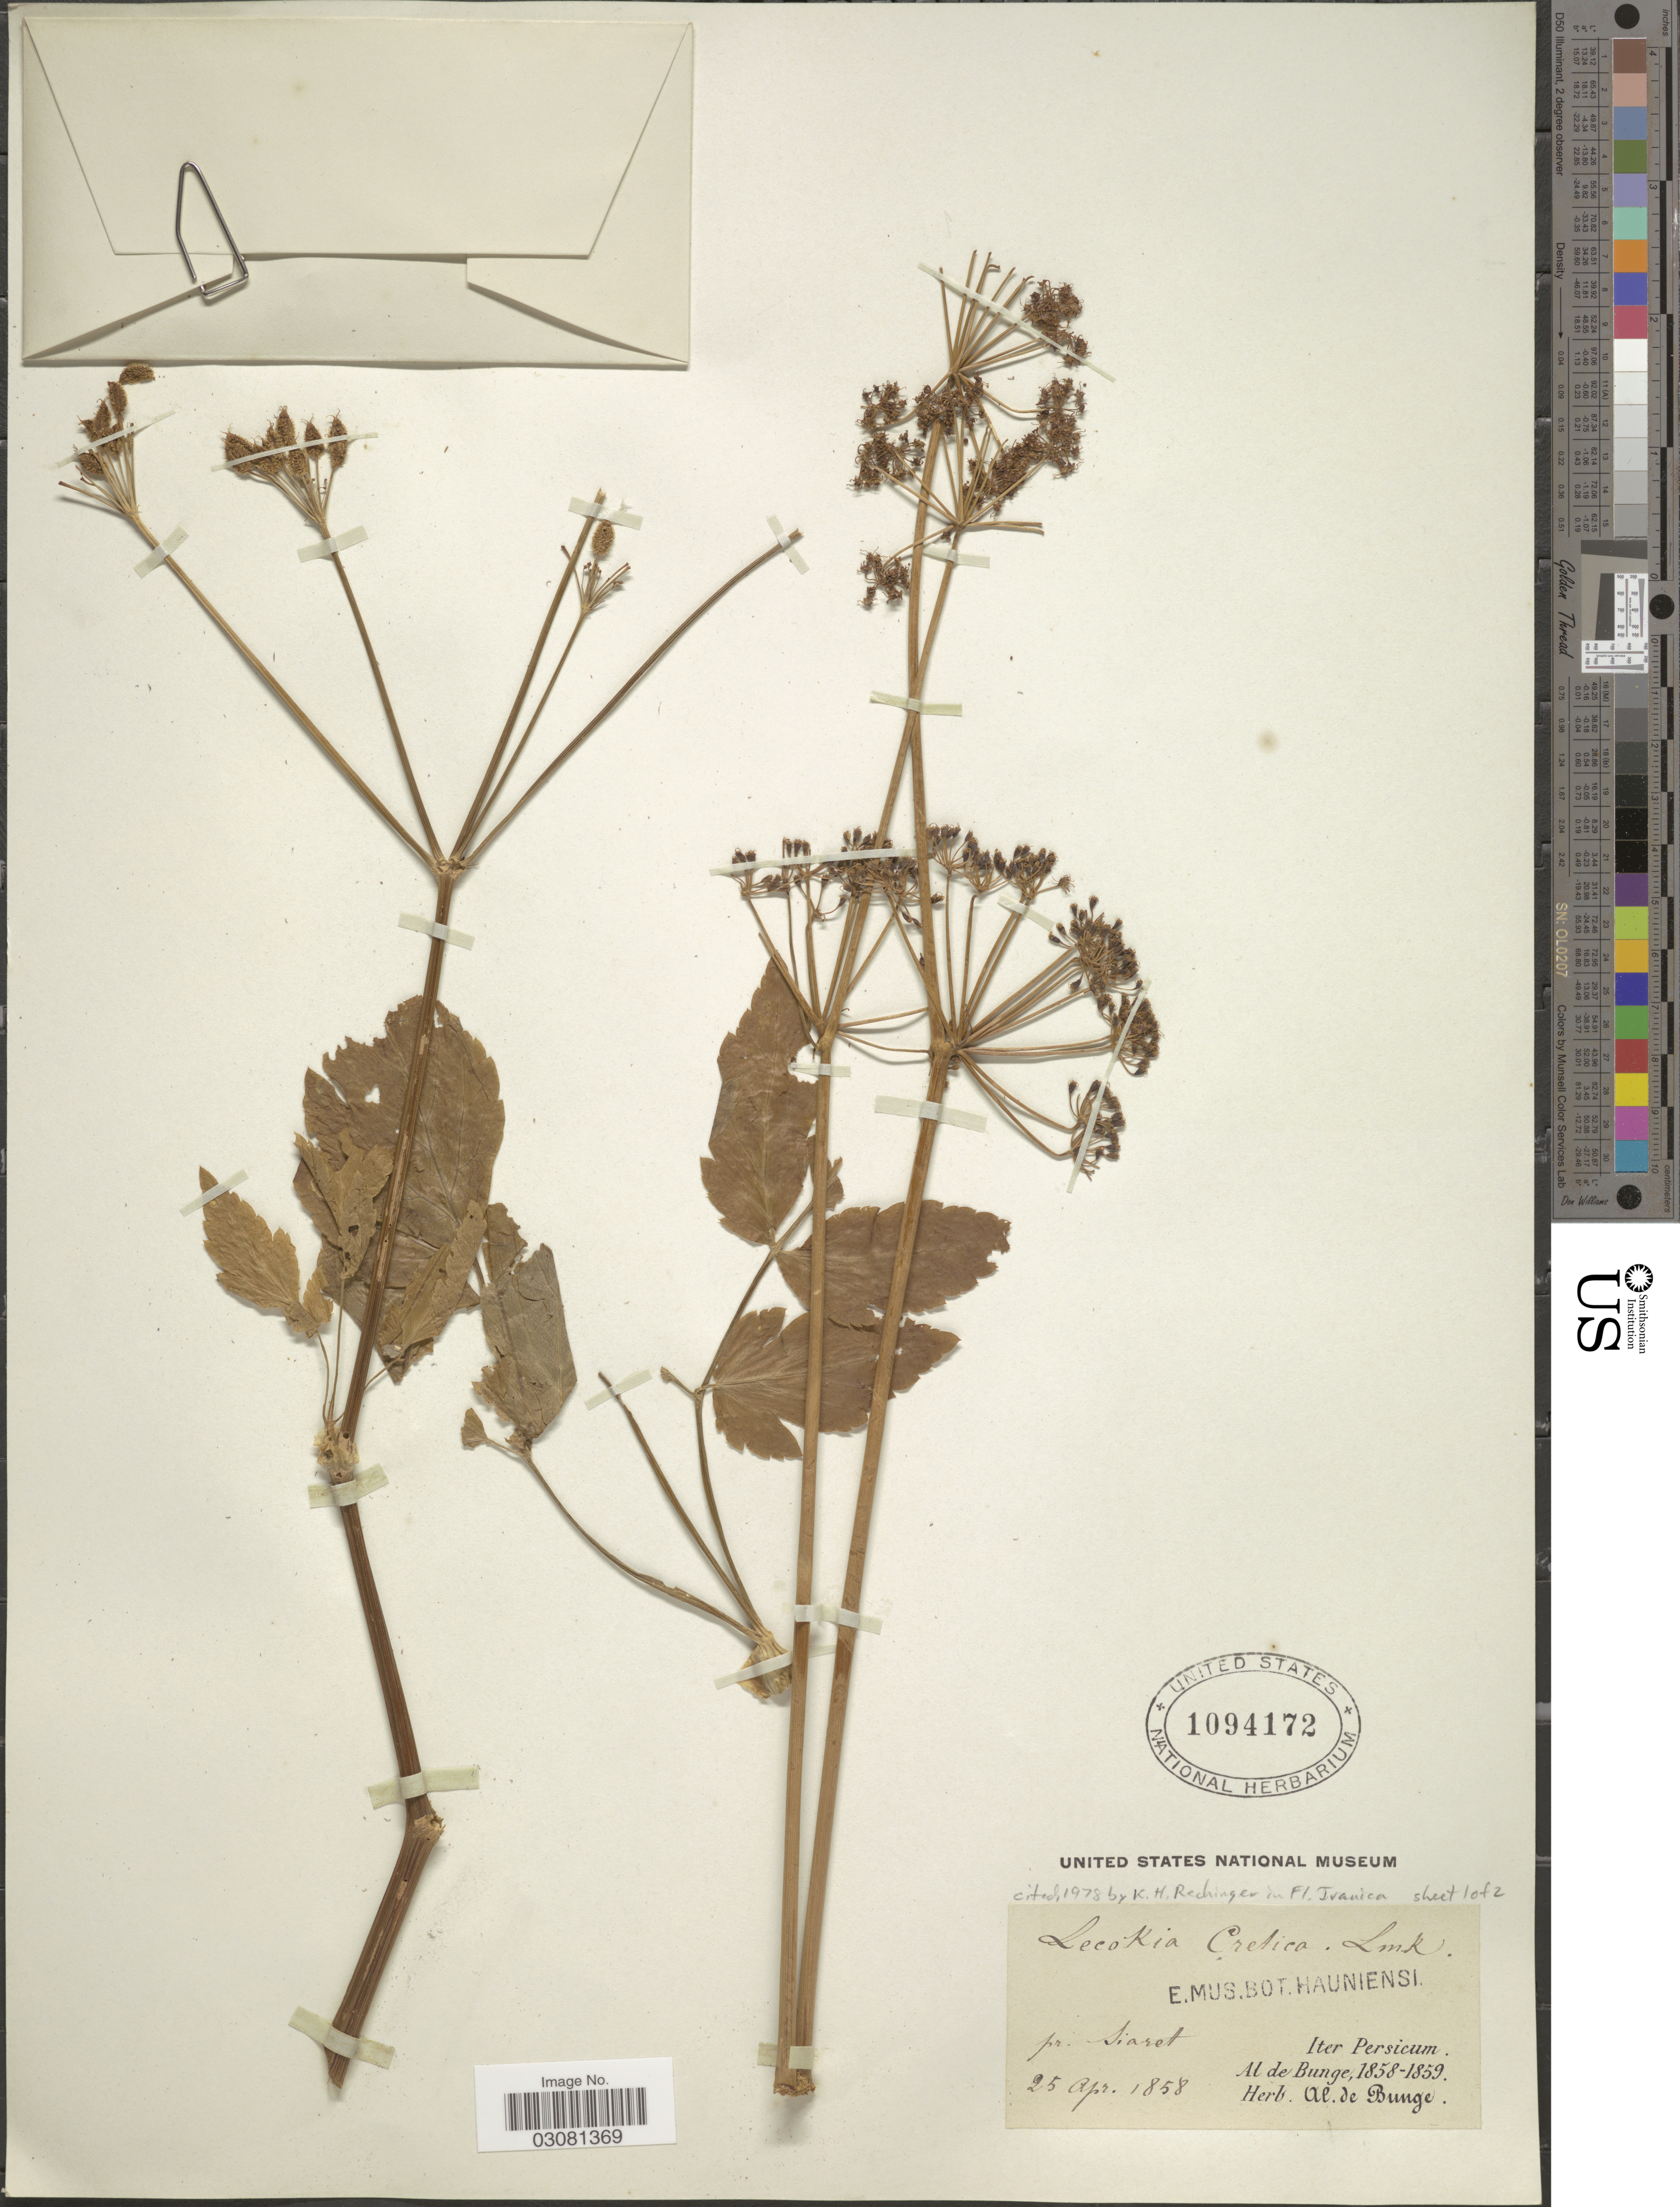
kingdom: Plantae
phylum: Tracheophyta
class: Magnoliopsida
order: Apiales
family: Apiaceae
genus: Lecokia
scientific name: Lecokia cretica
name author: DC.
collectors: A. de Bunge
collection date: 1858-04-25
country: Iran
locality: Pr. Siaret. Persicum.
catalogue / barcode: US 1094172